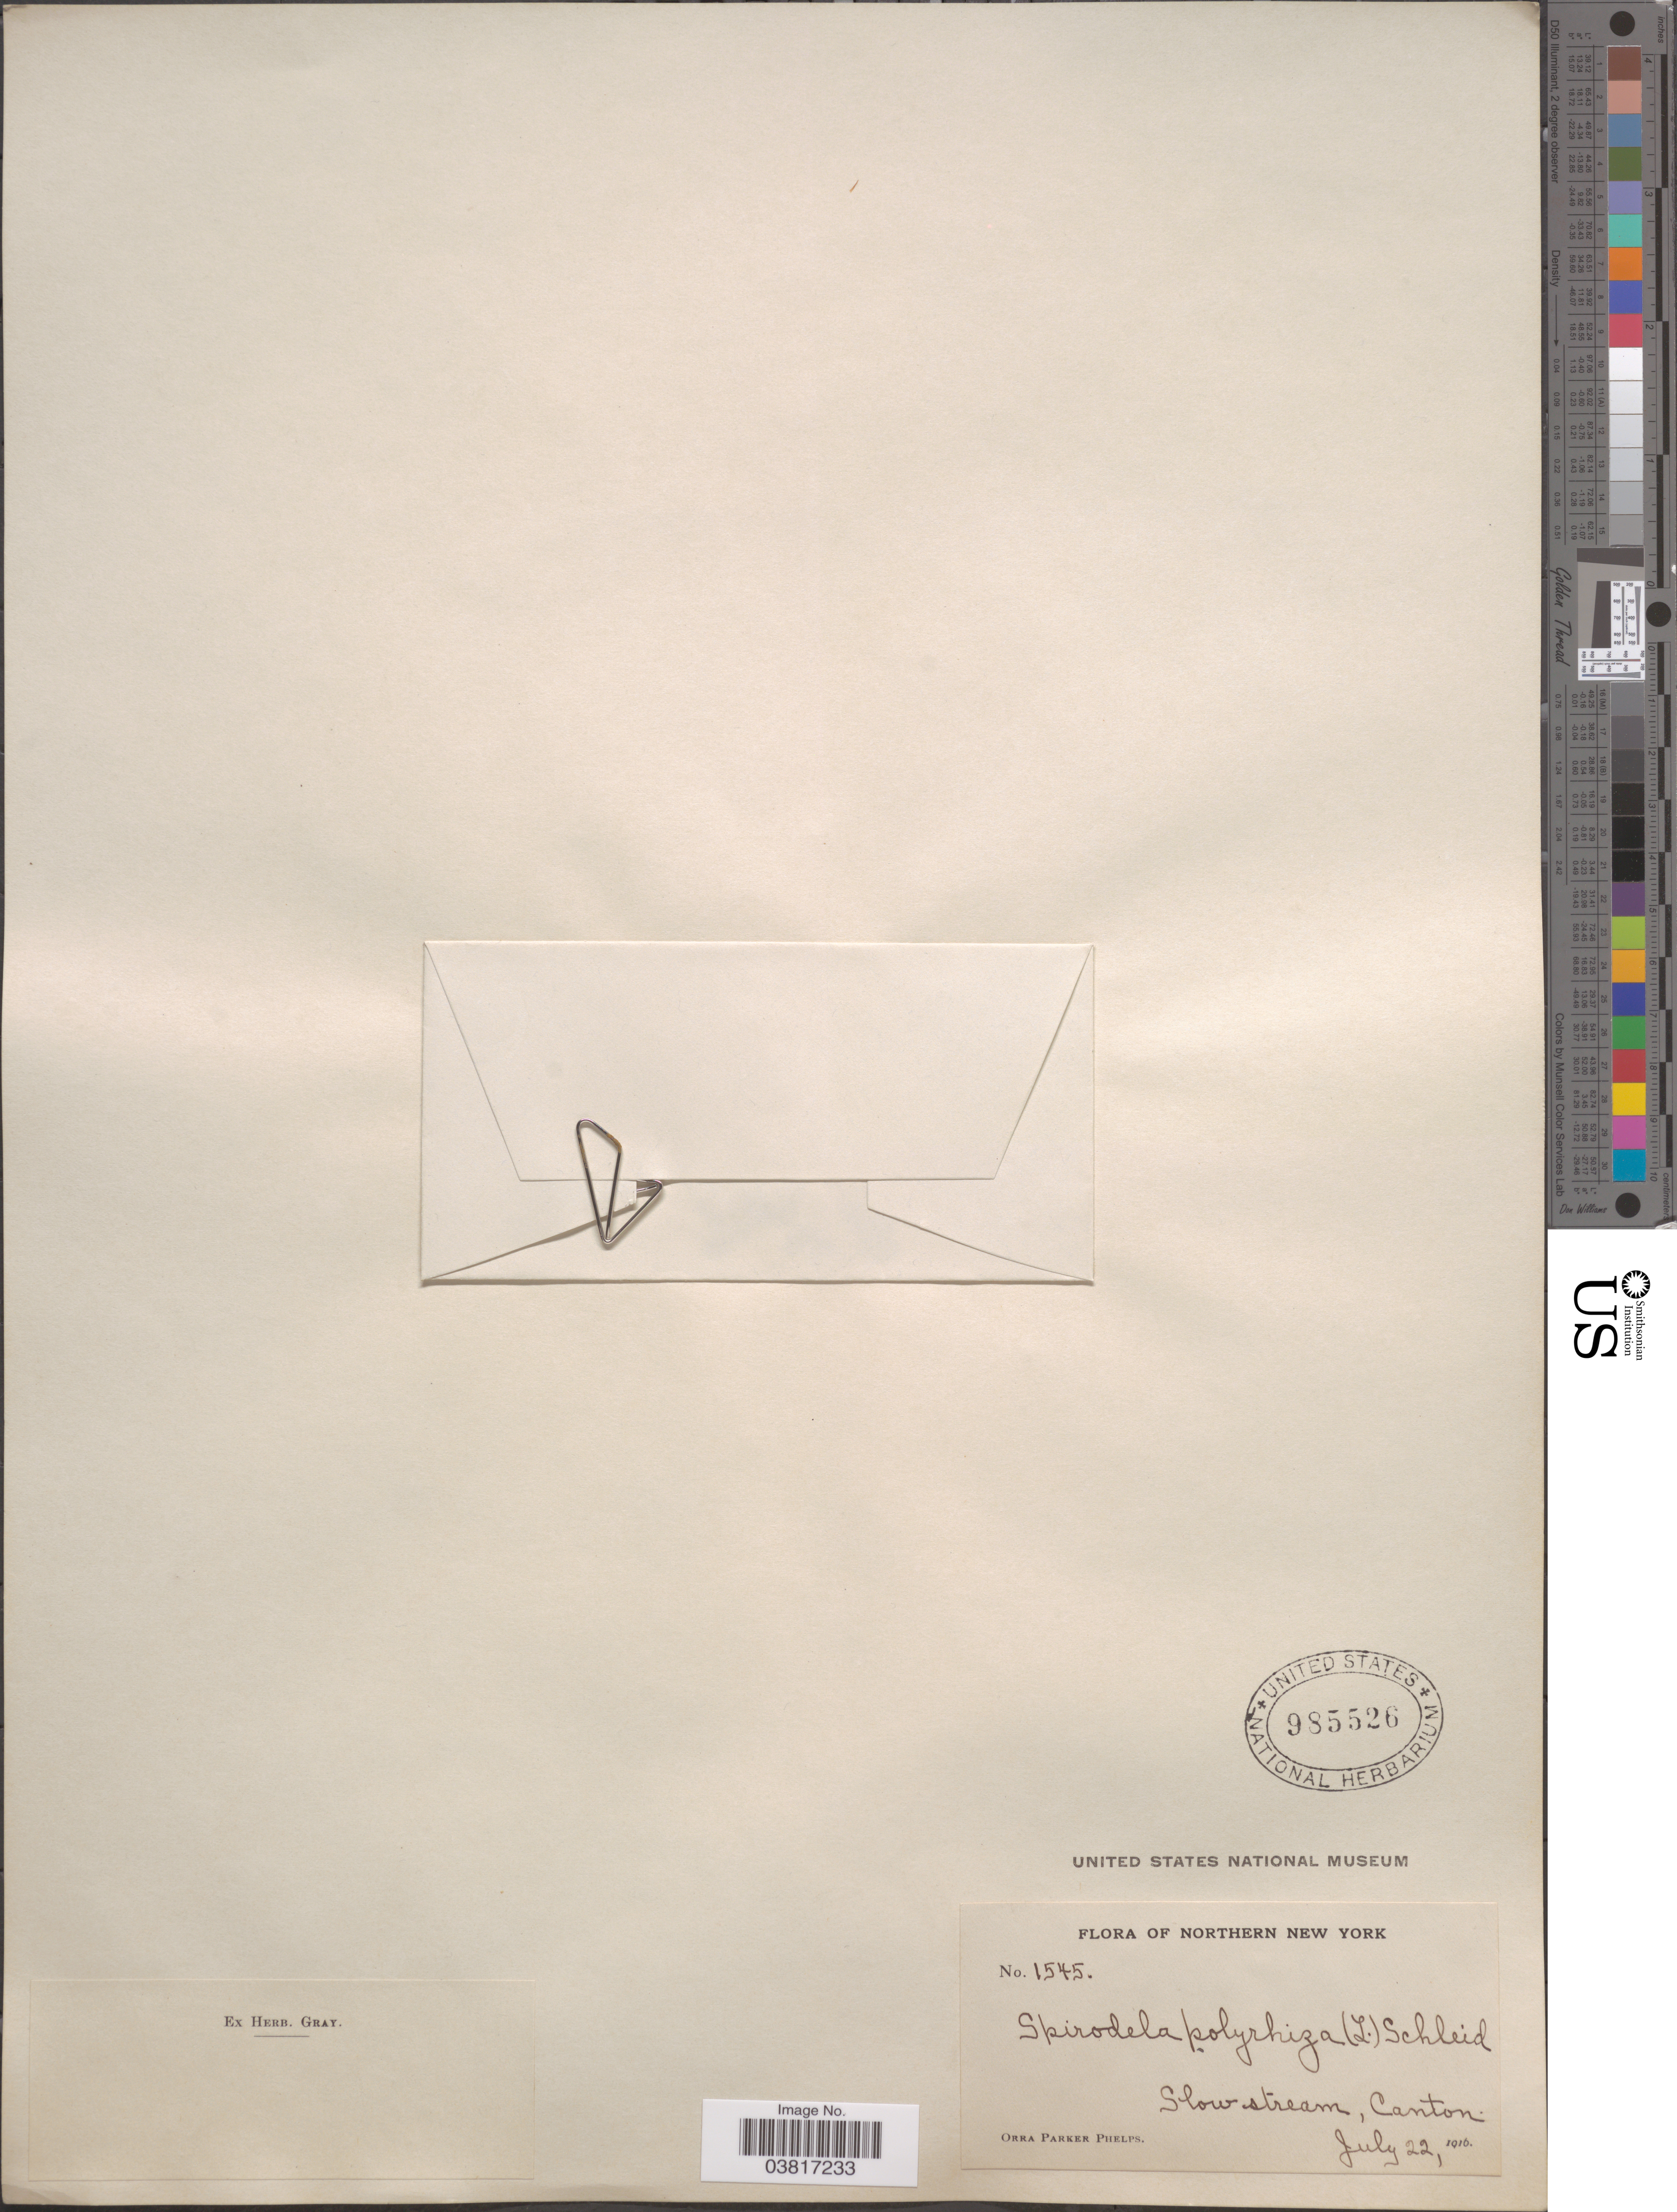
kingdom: Plantae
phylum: Tracheophyta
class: Liliopsida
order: Alismatales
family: Araceae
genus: Spirodela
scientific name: Spirodela polyrrhiza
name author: (L.) Schleid.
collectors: O. P. Phelps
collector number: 1545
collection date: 1916-07-22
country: United States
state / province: New York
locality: Northern New York. Slow stream, Canton.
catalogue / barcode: US 985526